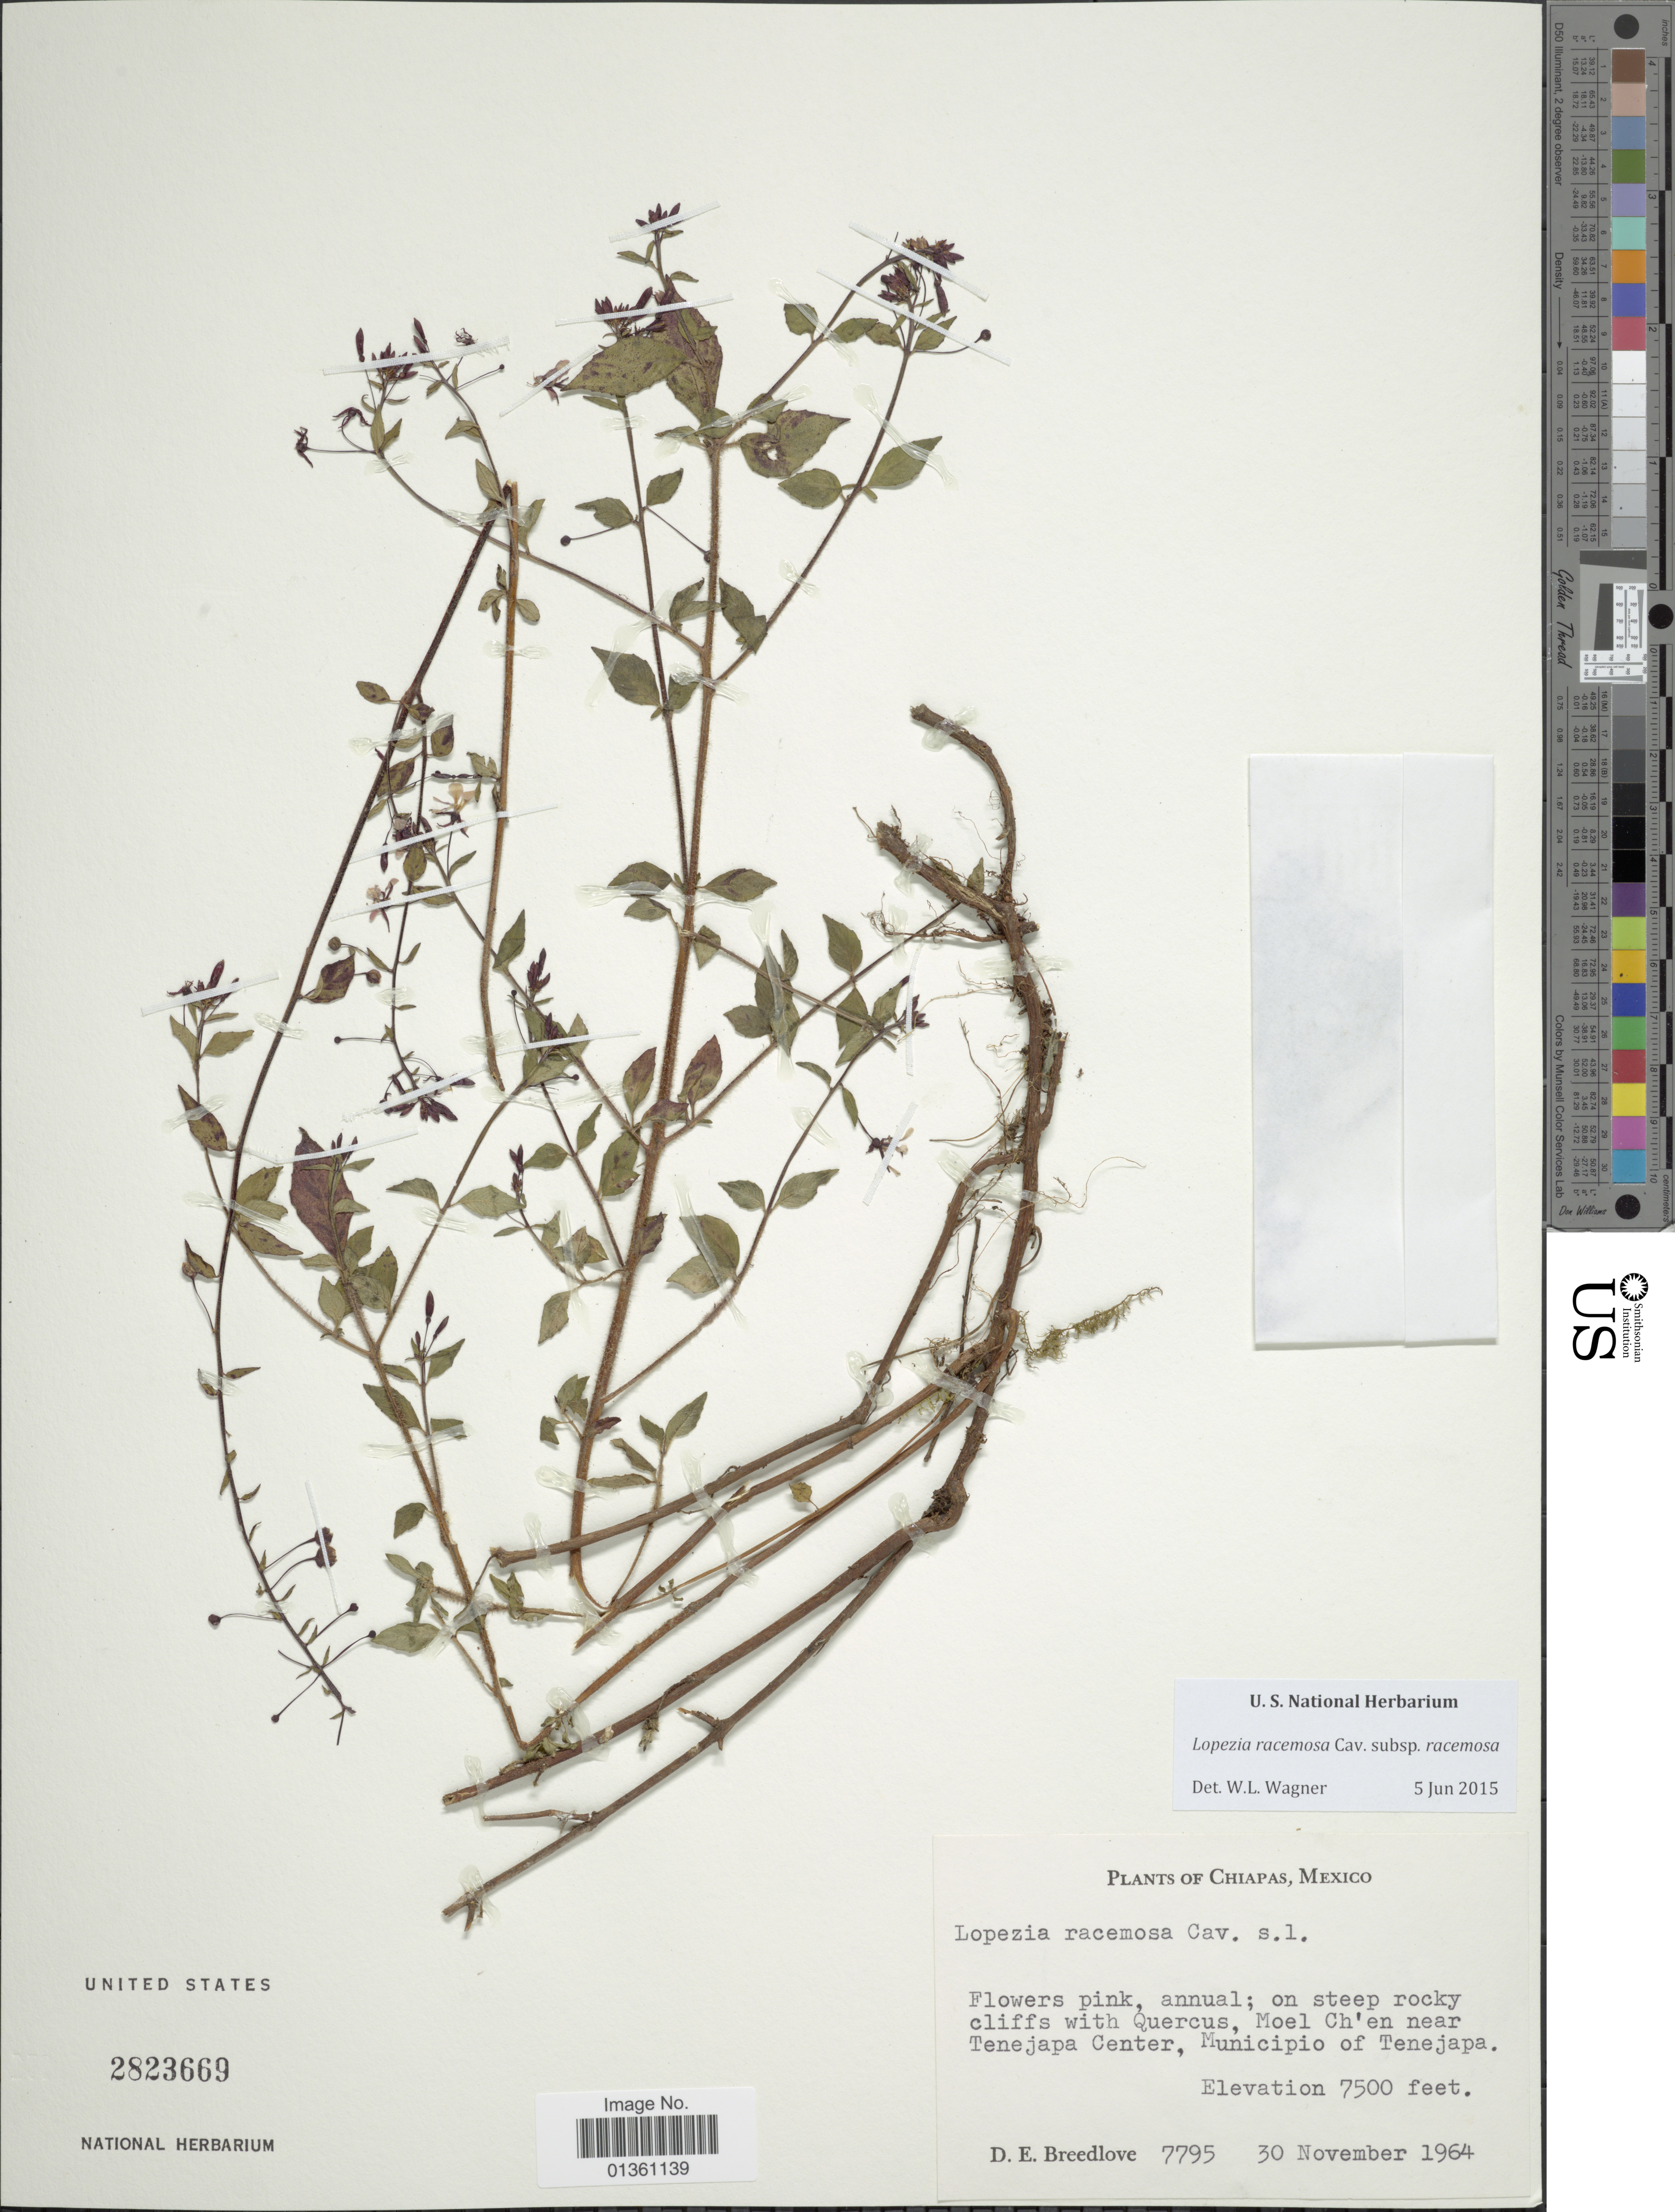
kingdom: Plantae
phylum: Tracheophyta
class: Magnoliopsida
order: Myrtales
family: Onagraceae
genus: Lopezia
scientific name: Lopezia racemosa subsp. racemosa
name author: Cav.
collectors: D. E. Breedlove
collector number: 7795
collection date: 1964-11-30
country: Mexico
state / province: Chiapas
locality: Moel Ch'en near Tenejapa Center, Municipio of Tenejapa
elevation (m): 2286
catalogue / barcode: US 2823669